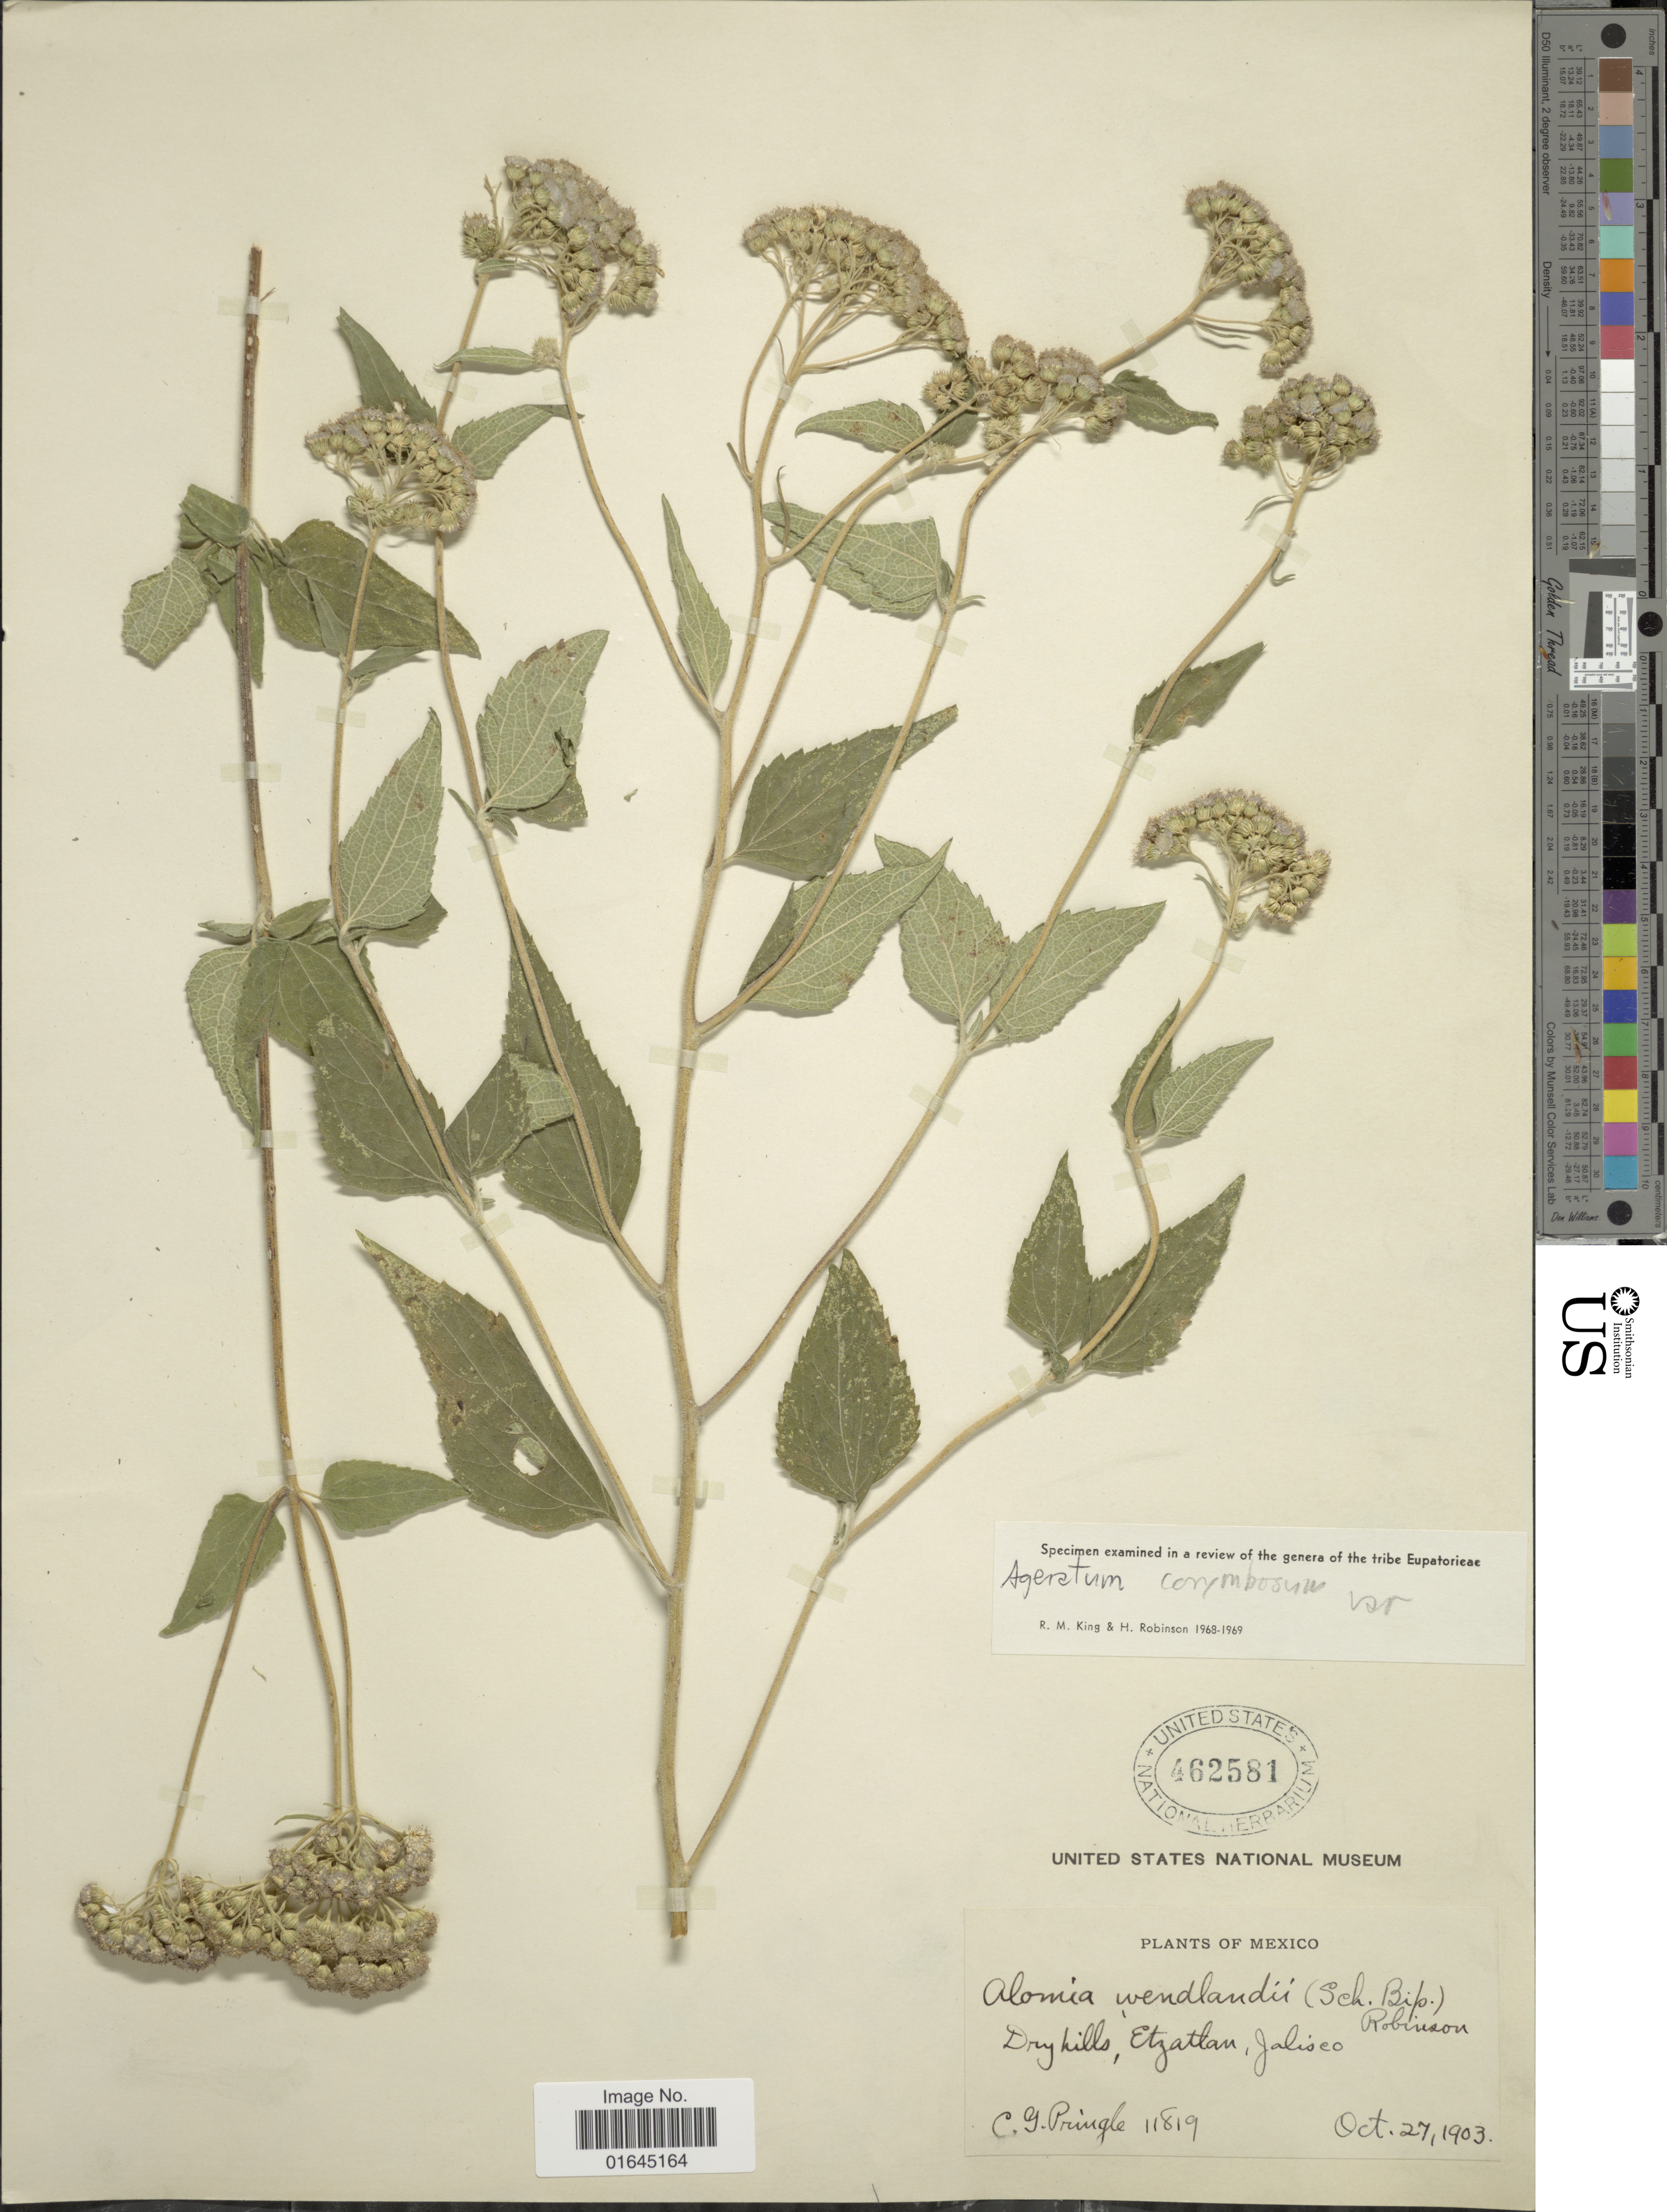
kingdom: Plantae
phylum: Tracheophyta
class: Magnoliopsida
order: Asterales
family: Asteraceae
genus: Ageratum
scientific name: Ageratum sp.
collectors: C. G. Pringle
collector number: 11818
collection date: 1903-10-27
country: Mexico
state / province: Jalisco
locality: Dryhills, Etzatlan.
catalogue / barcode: US 462581